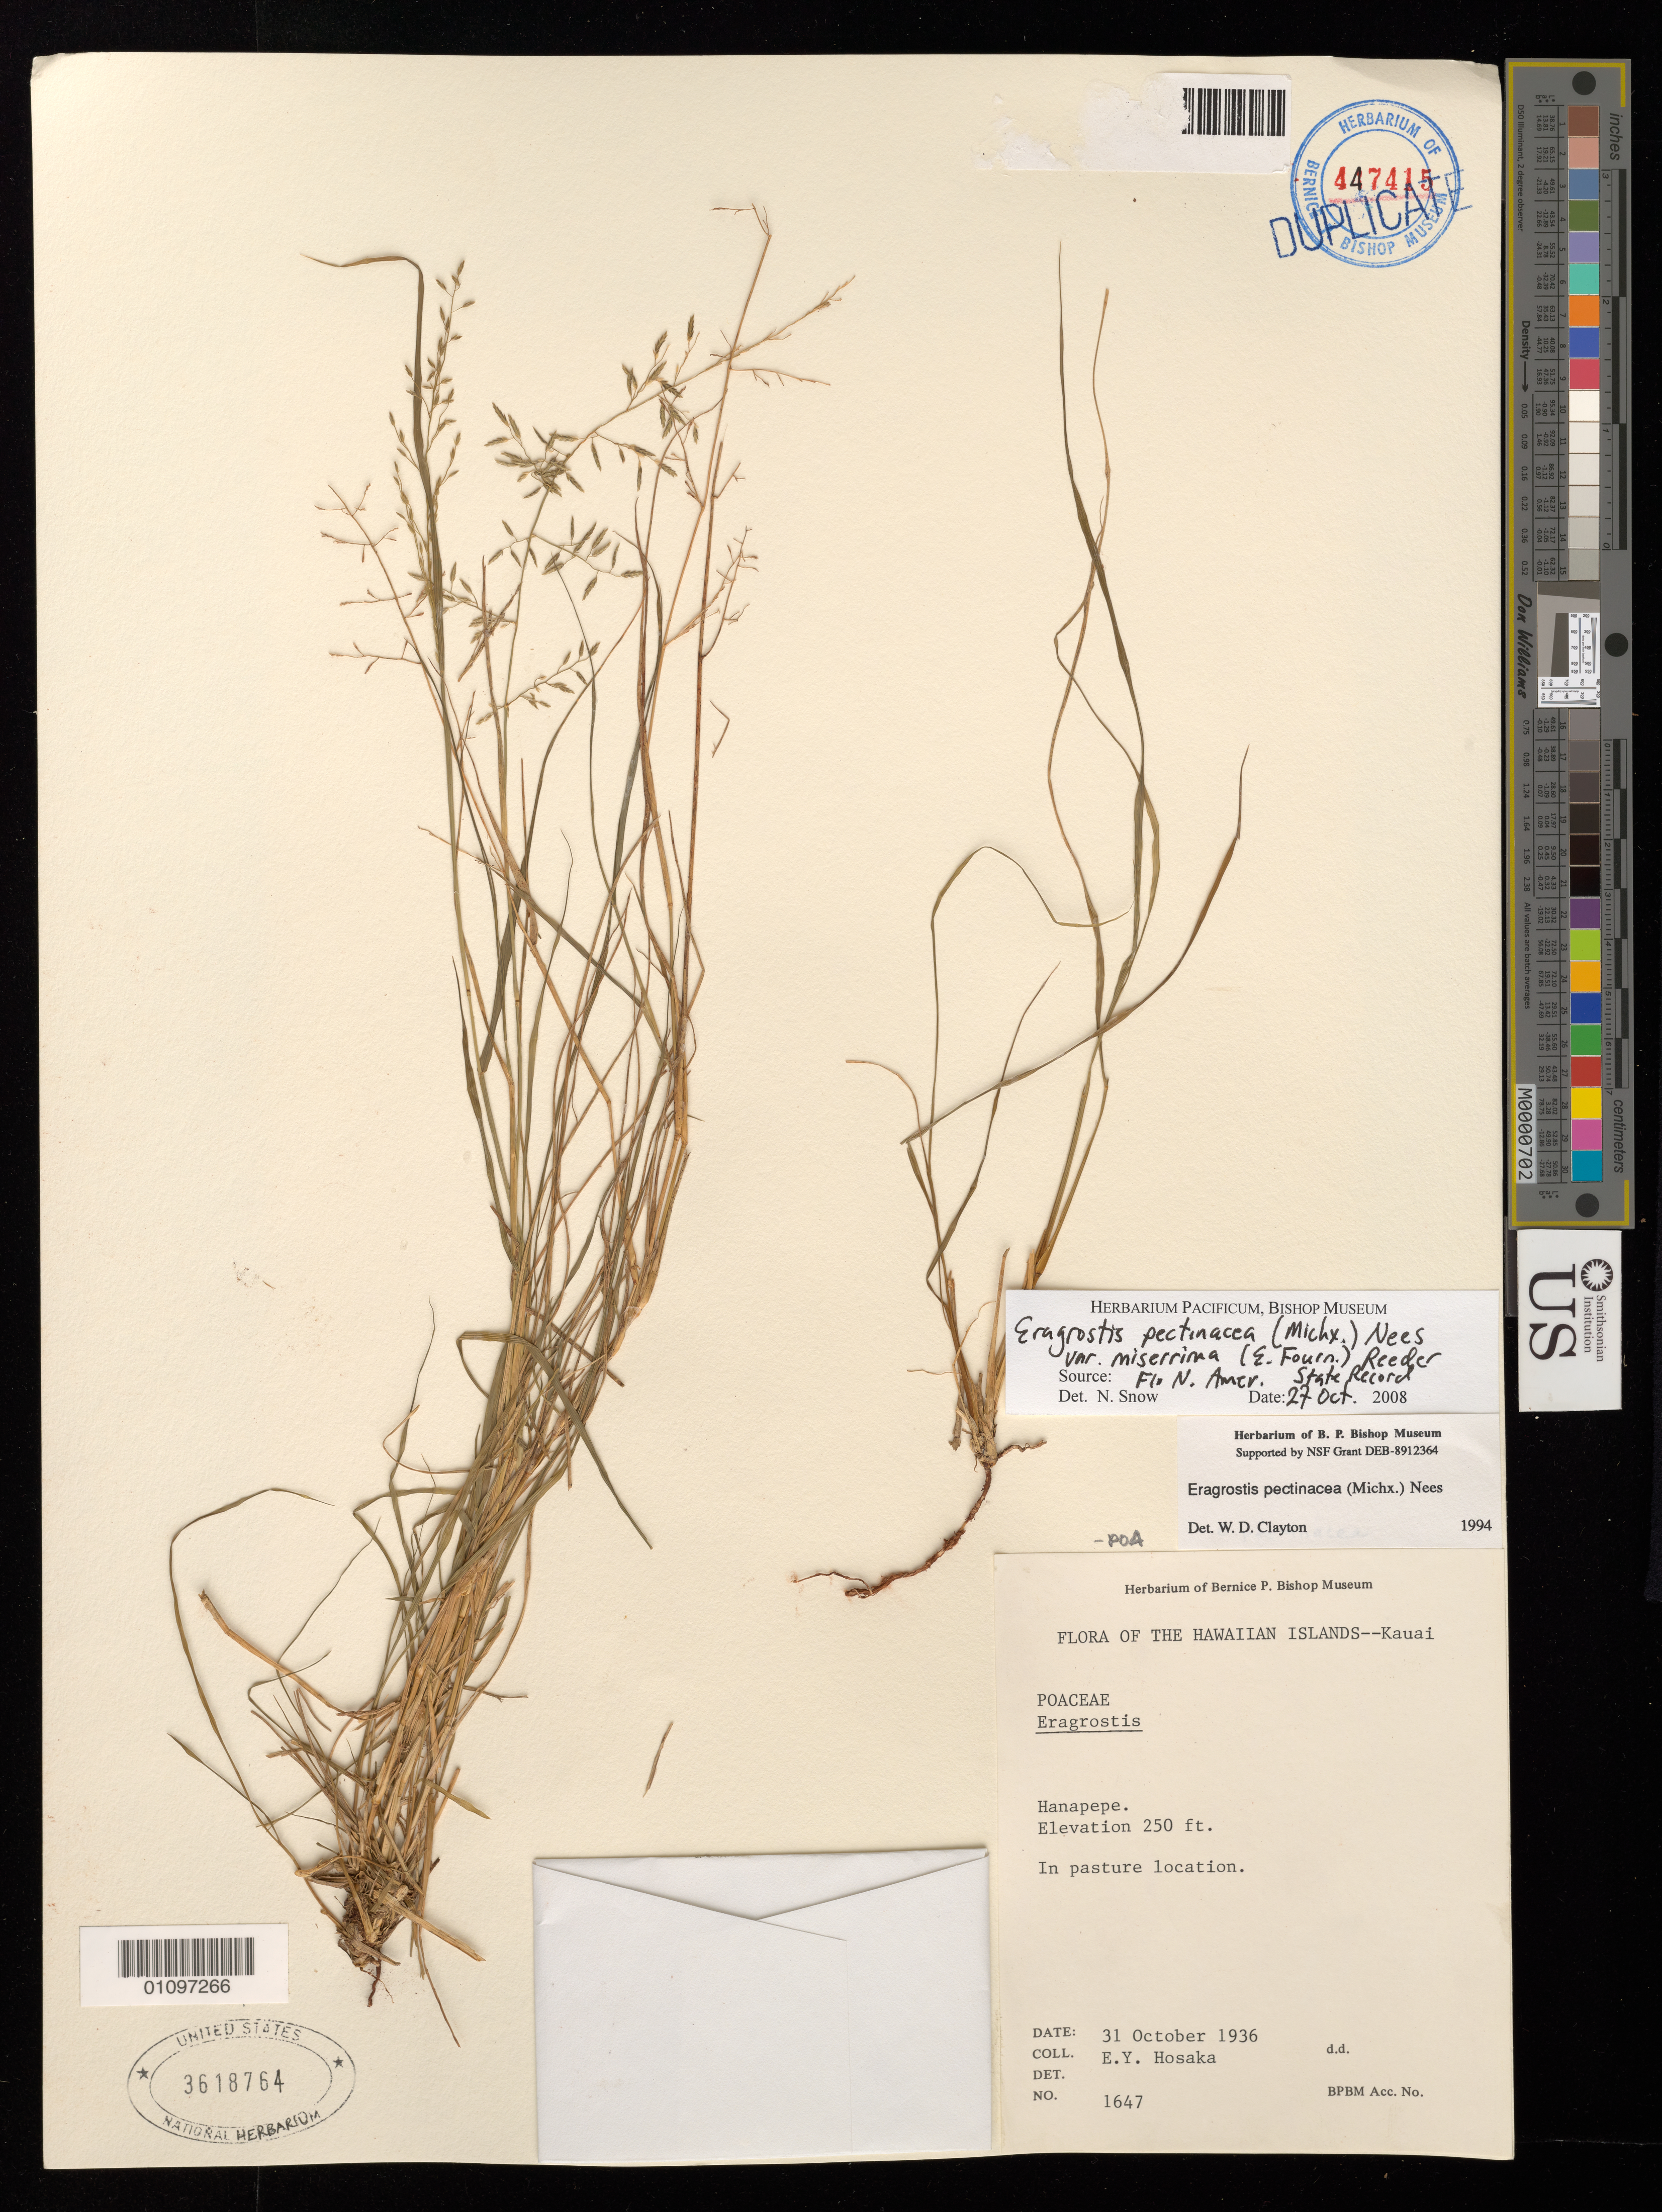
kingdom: Plantae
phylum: Tracheophyta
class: Liliopsida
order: Poales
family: Poaceae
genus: Eragrostis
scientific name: Eragrostis leptostachya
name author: (R. Br.) Steud.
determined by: Faccenda, K.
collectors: E. Y. Hosaka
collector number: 1647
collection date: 1936-10-31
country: United States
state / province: Hawaii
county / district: Kaui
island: Kaua'i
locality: Hanapepe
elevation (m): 76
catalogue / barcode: US 3618764